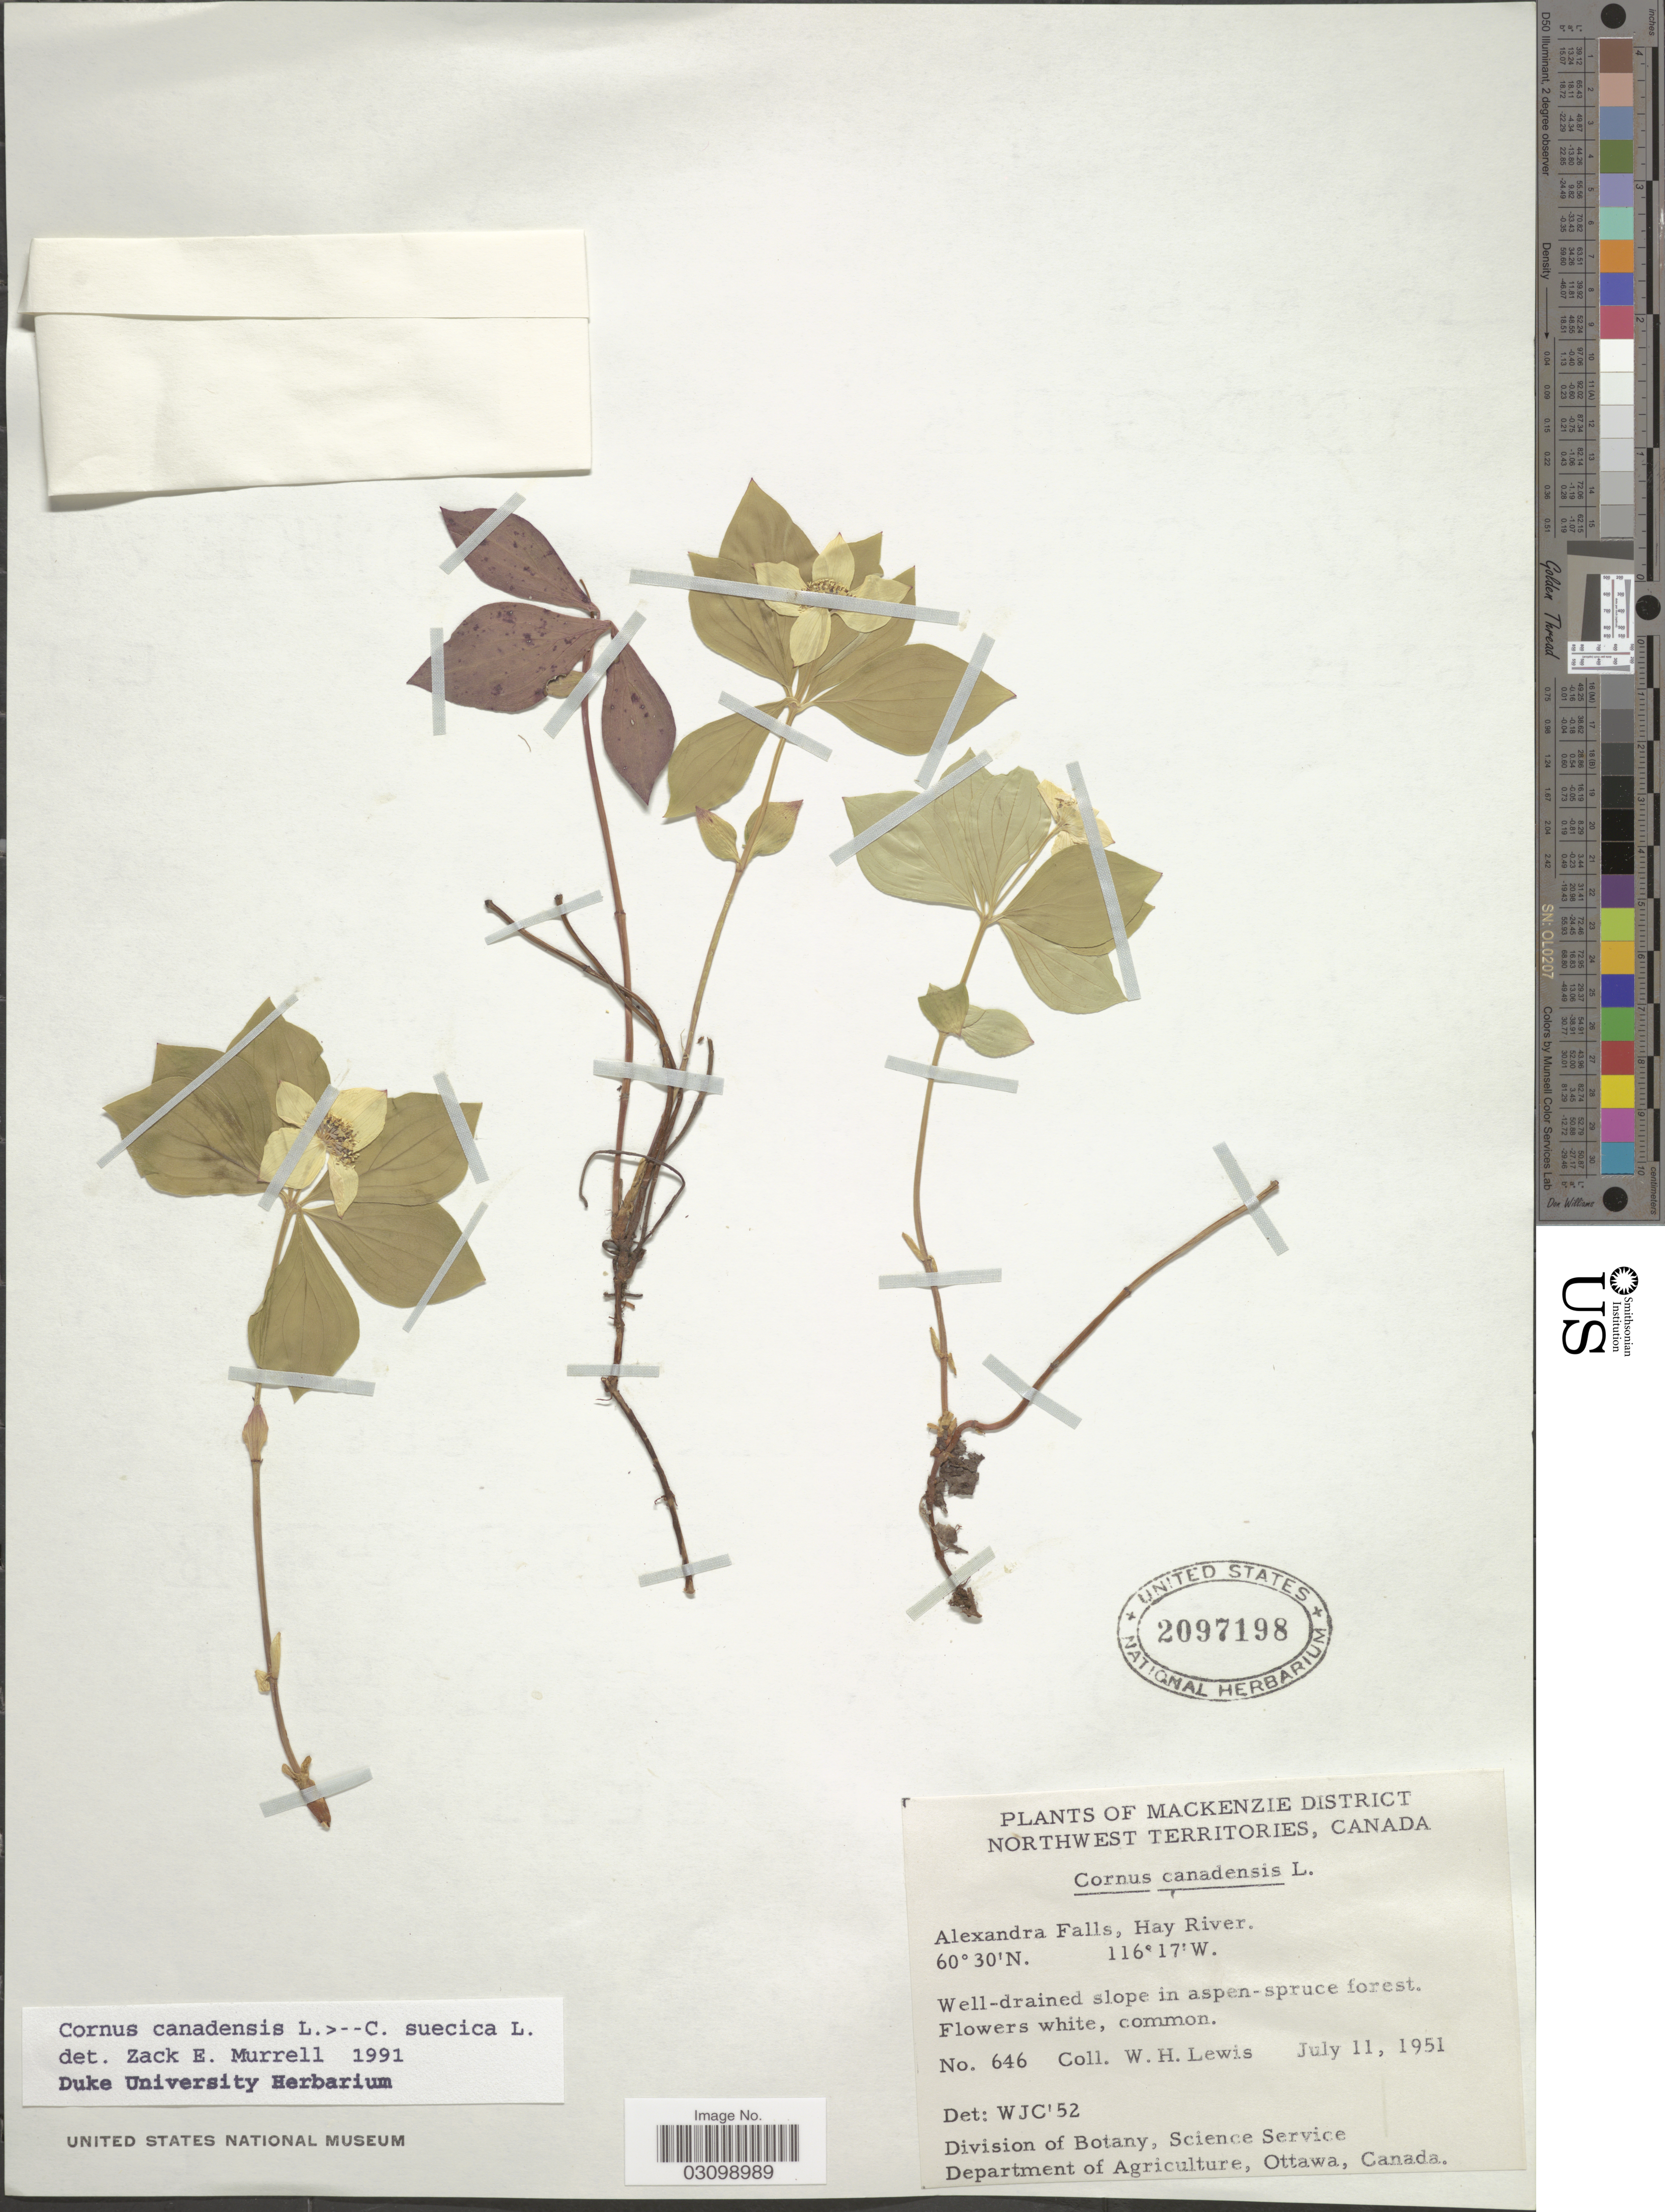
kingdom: Plantae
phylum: Tracheophyta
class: Magnoliopsida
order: Cornales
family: Cornaceae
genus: Cornus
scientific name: Cornus sp.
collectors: W. H. Lewis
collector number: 646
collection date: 1951-07-11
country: Canada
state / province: Northwest Territories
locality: Mackenzie District, Alexandra Falls, Hay River.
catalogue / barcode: US 2097198